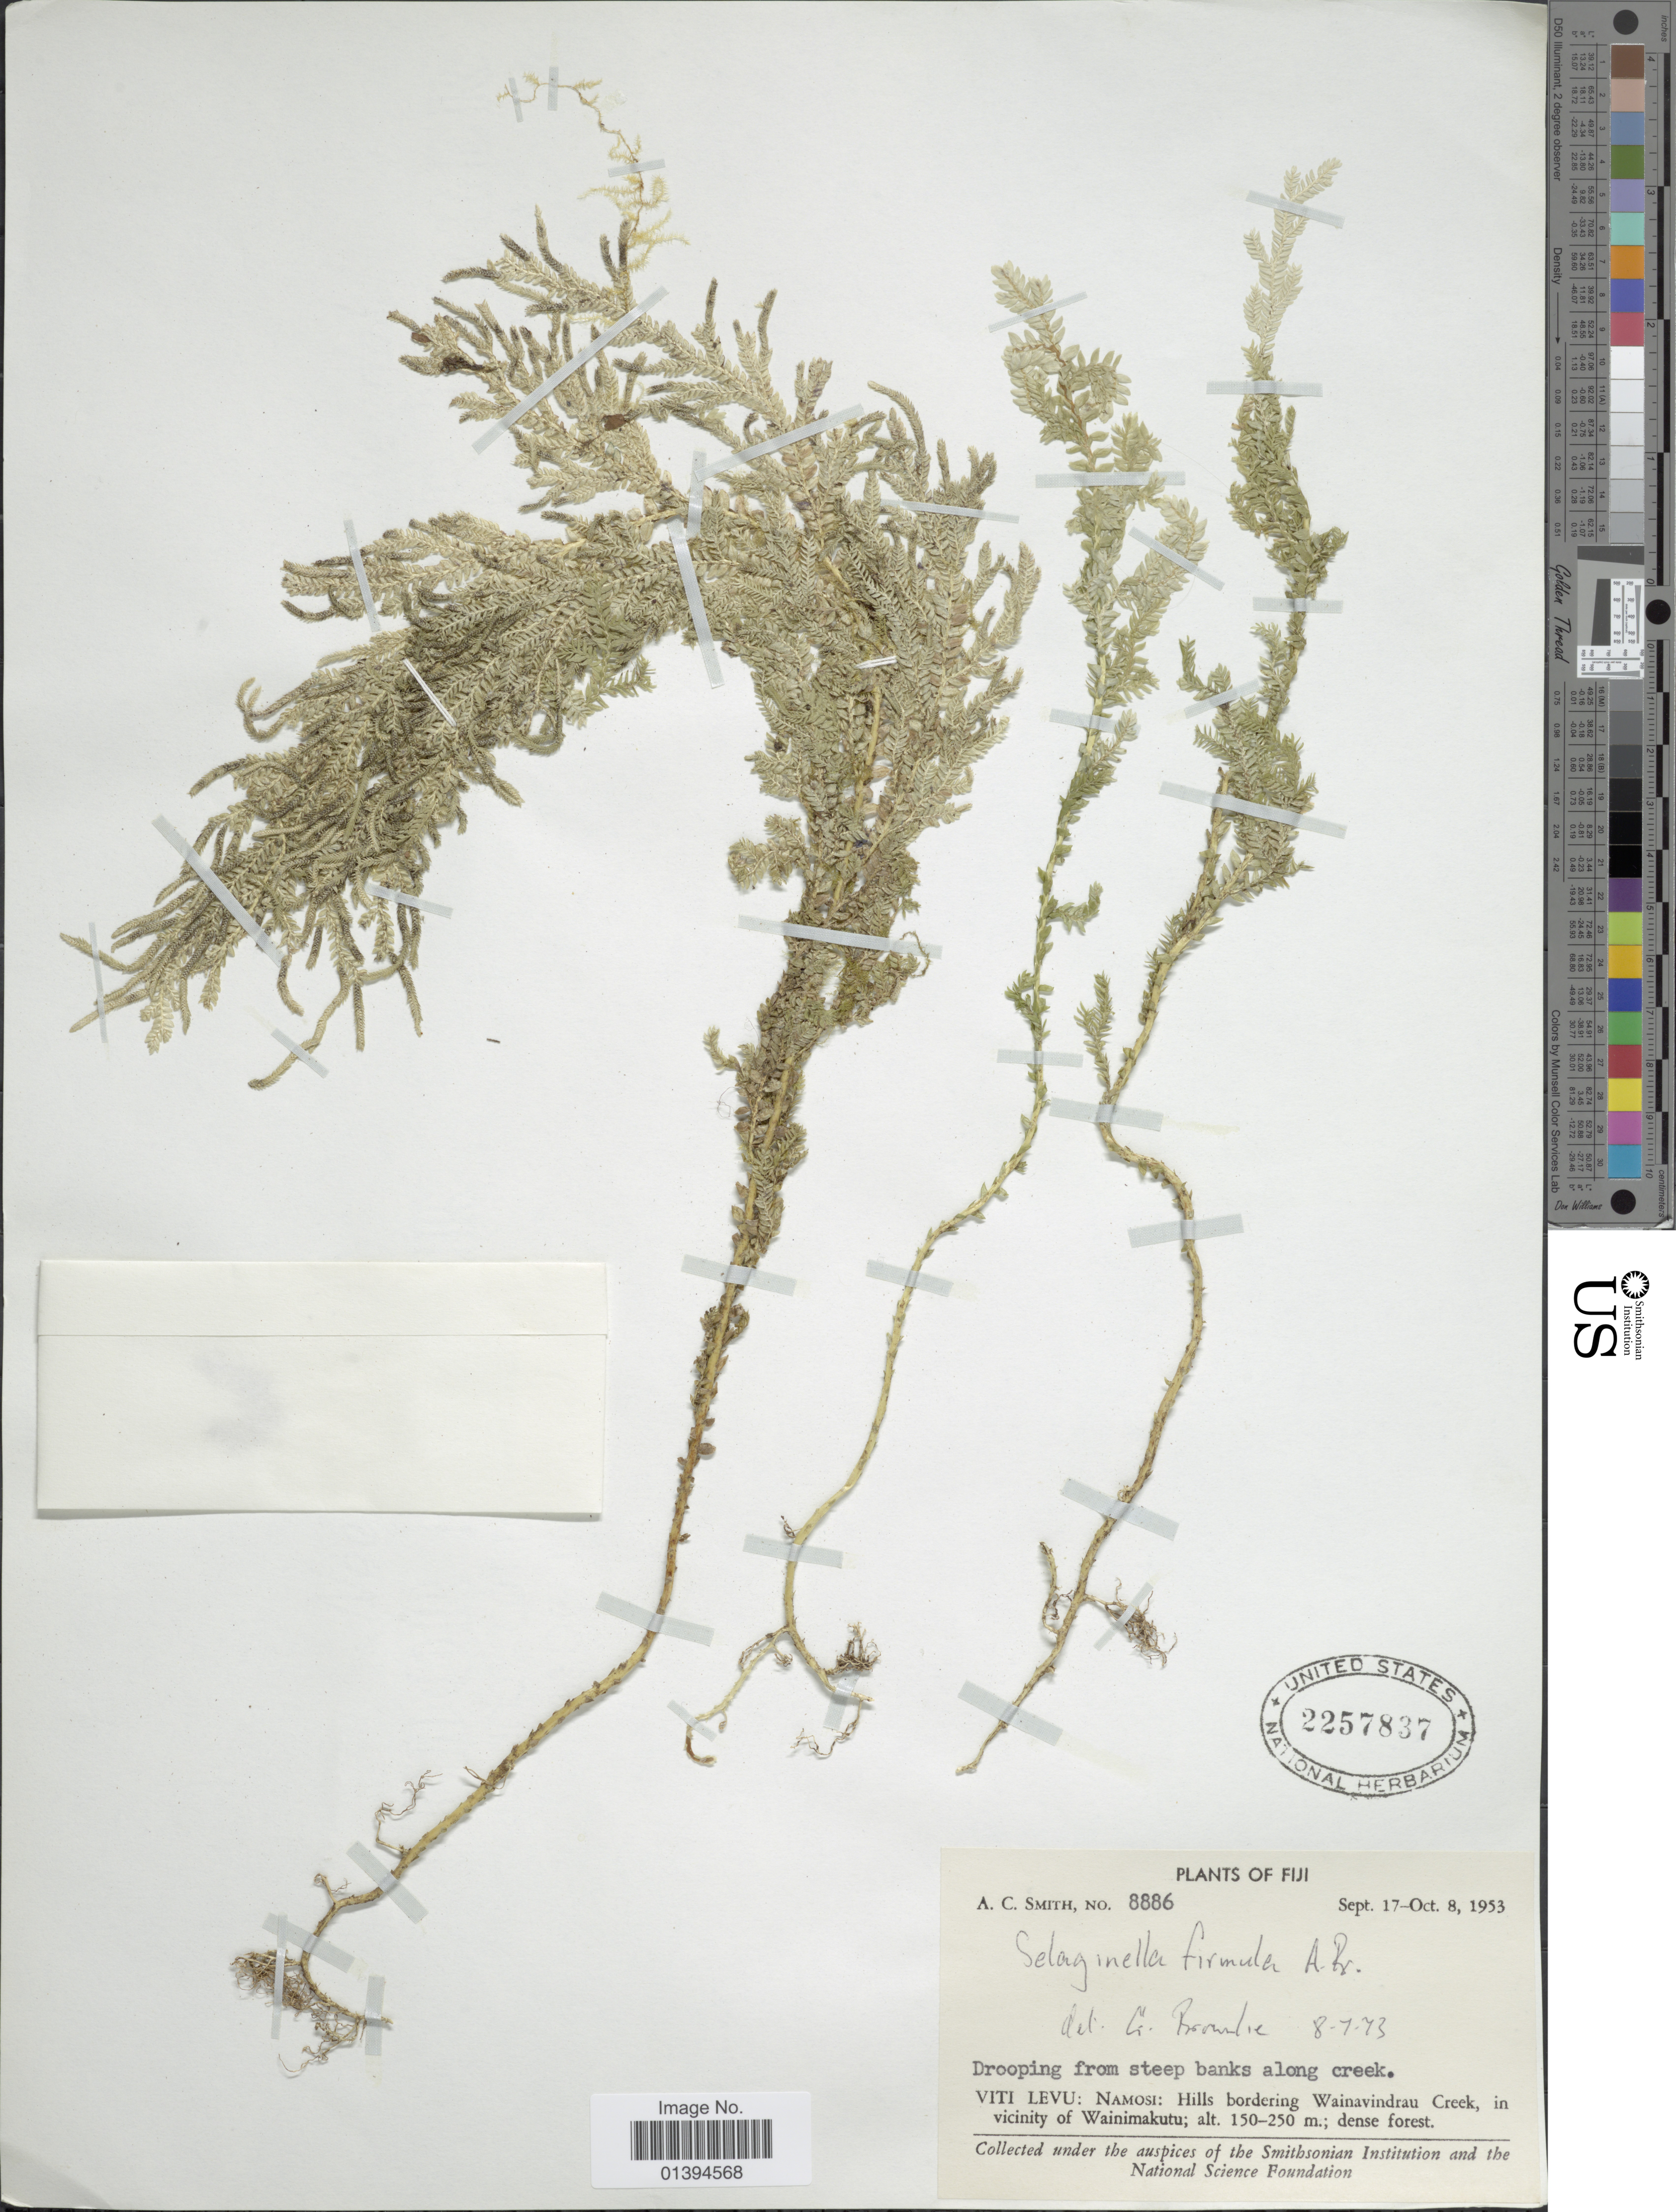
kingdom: Plantae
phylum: Tracheophyta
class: Lycopodiopsida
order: Selaginellales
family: Selaginellaceae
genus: Selaginella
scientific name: Selaginella firmula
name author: A. Br.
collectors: A. C. Smith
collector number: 8886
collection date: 1953-09-17/1953-10-08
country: Fiji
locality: Viti levu: Namosi: hills bordering Wainavindrau Creek, in vicinity of Wainimakutu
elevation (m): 150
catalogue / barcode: US 2257837